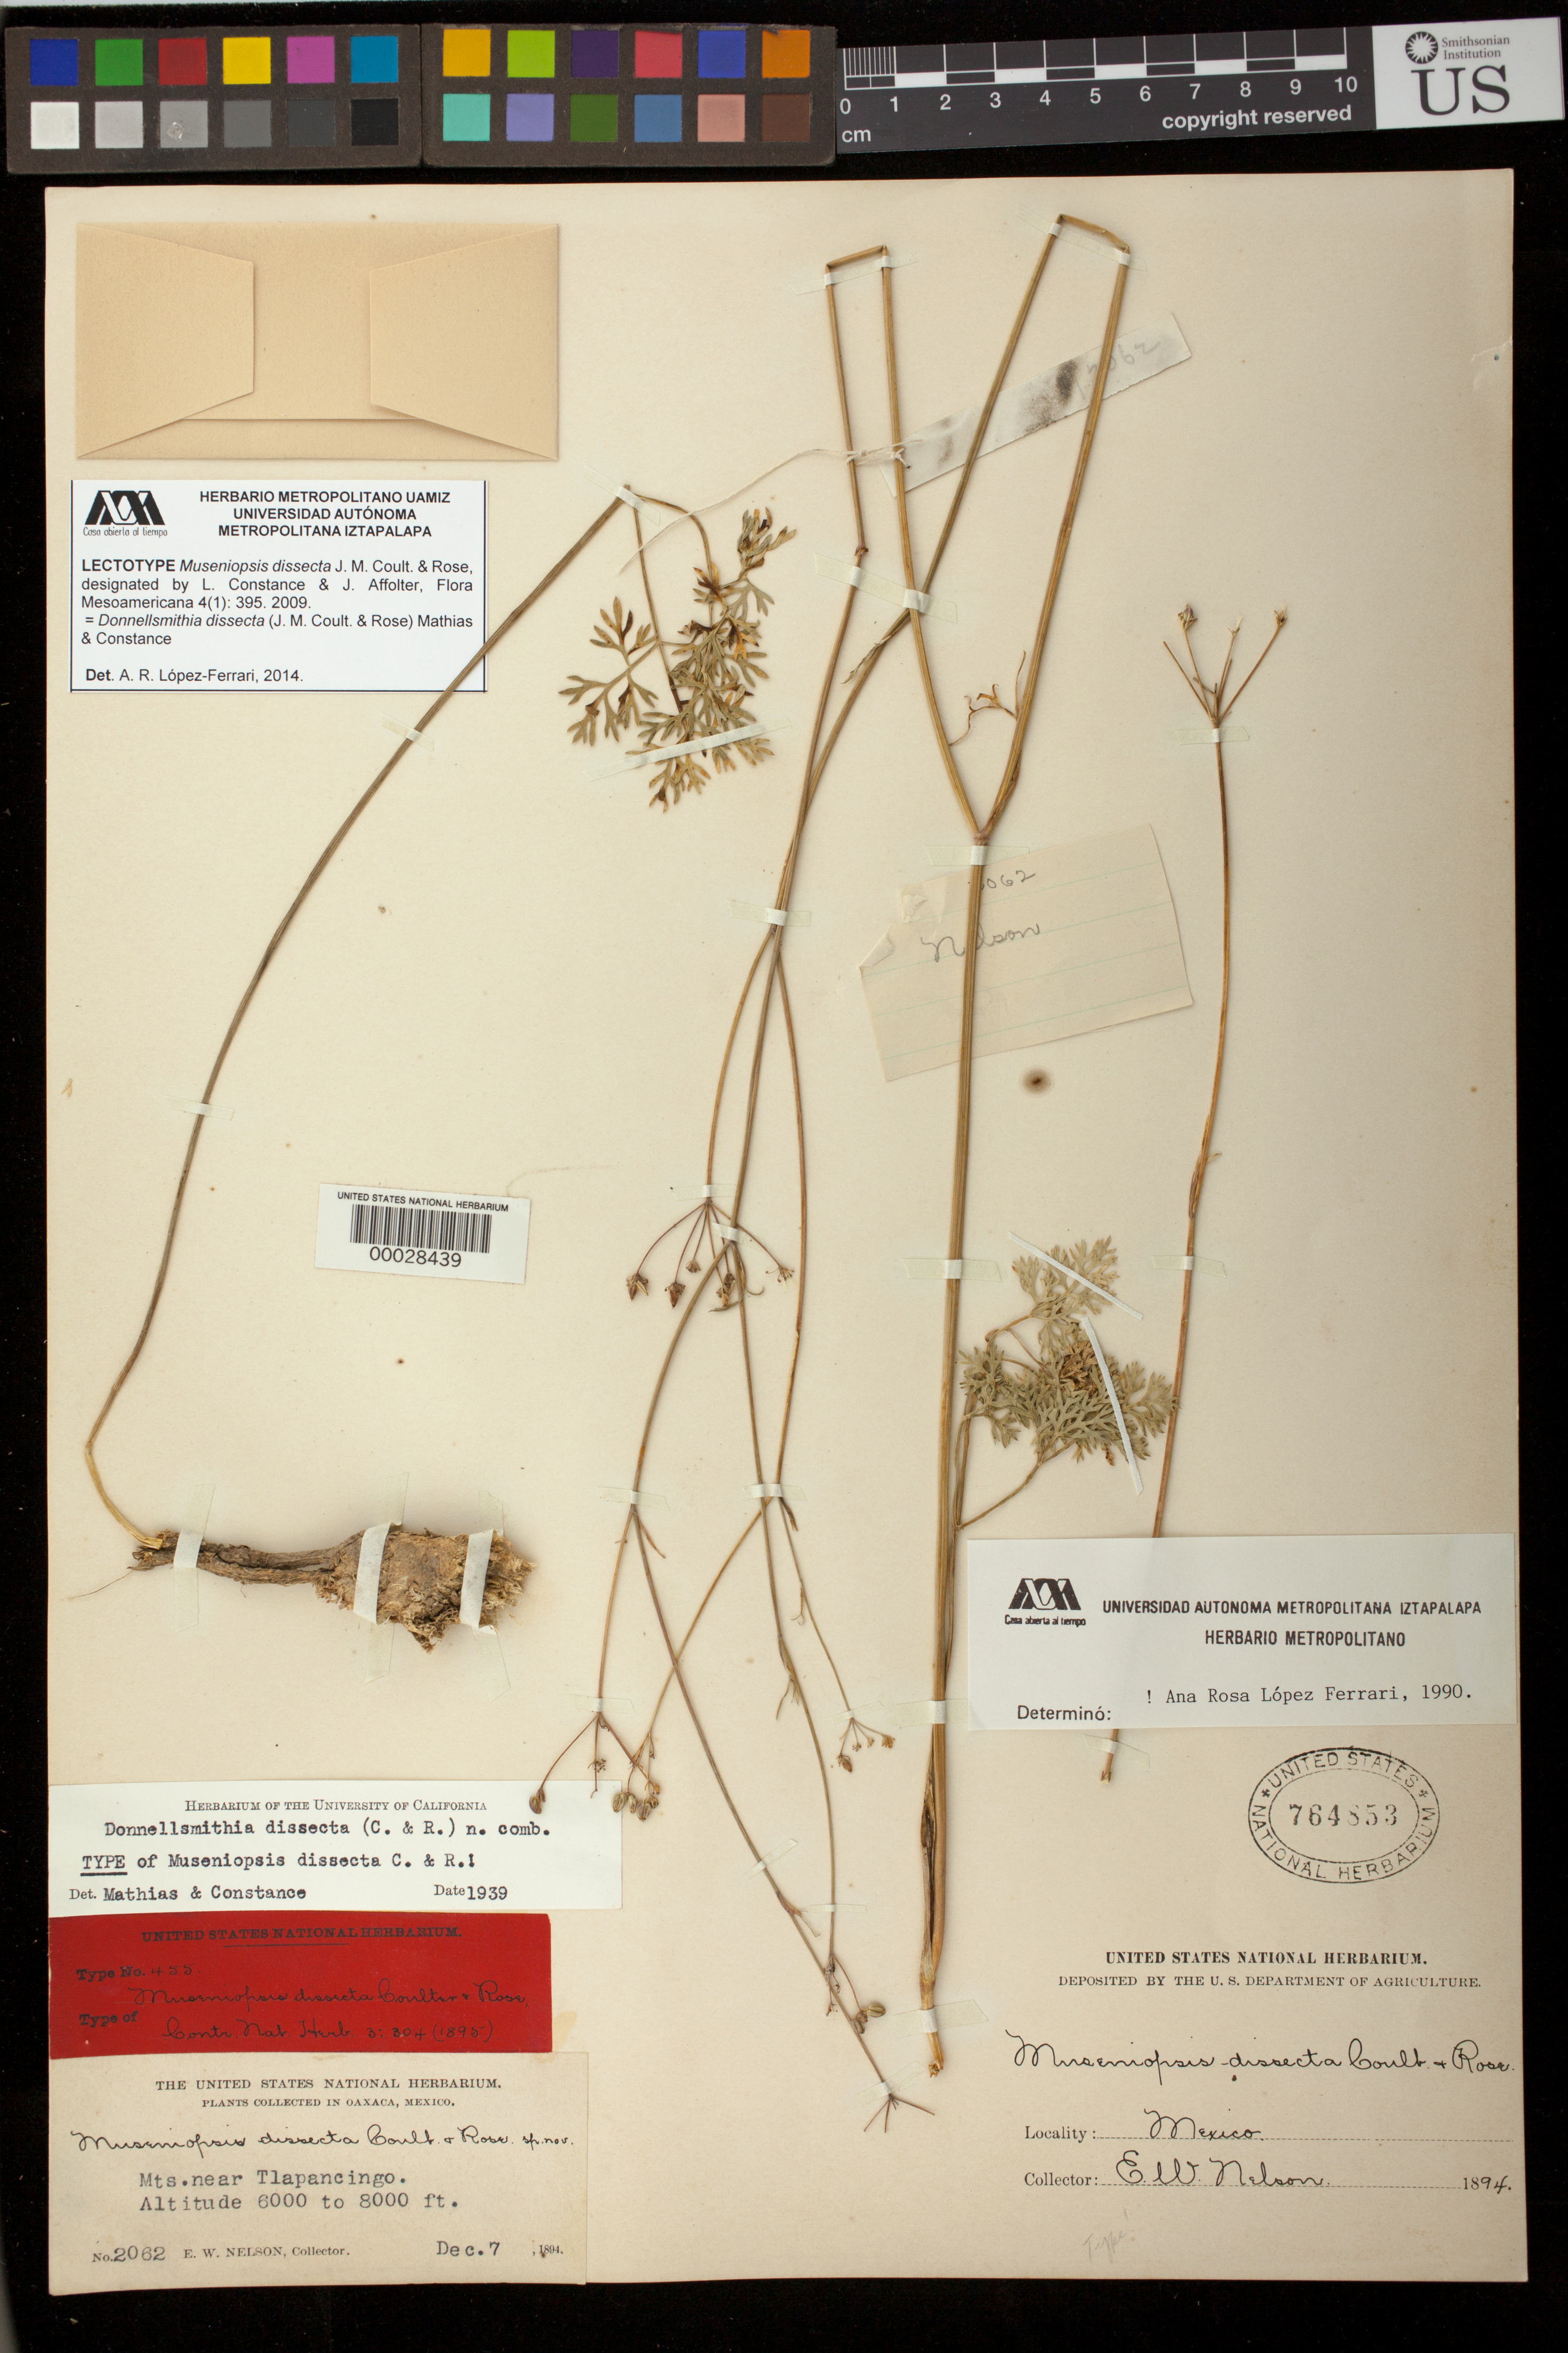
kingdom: Plantae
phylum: Tracheophyta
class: Magnoliopsida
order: Apiales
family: Apiaceae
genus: Museniopsis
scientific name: Museniopsis dissecta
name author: J.M. Coult. & Rose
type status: Lectotype; Syntype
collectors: E. W. Nelson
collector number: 2062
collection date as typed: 07 Dec 1894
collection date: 1894-12-07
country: Mexico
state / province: Oaxaca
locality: Near Tlapancingo; alt. 6000-8000 ft.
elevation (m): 1829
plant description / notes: Protologue cites 3 collections (syntypes). Mathias & Constance (1939) annotated this sheet (Nelson 2062, USNH 764853) as "TYPE".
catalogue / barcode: US 764853